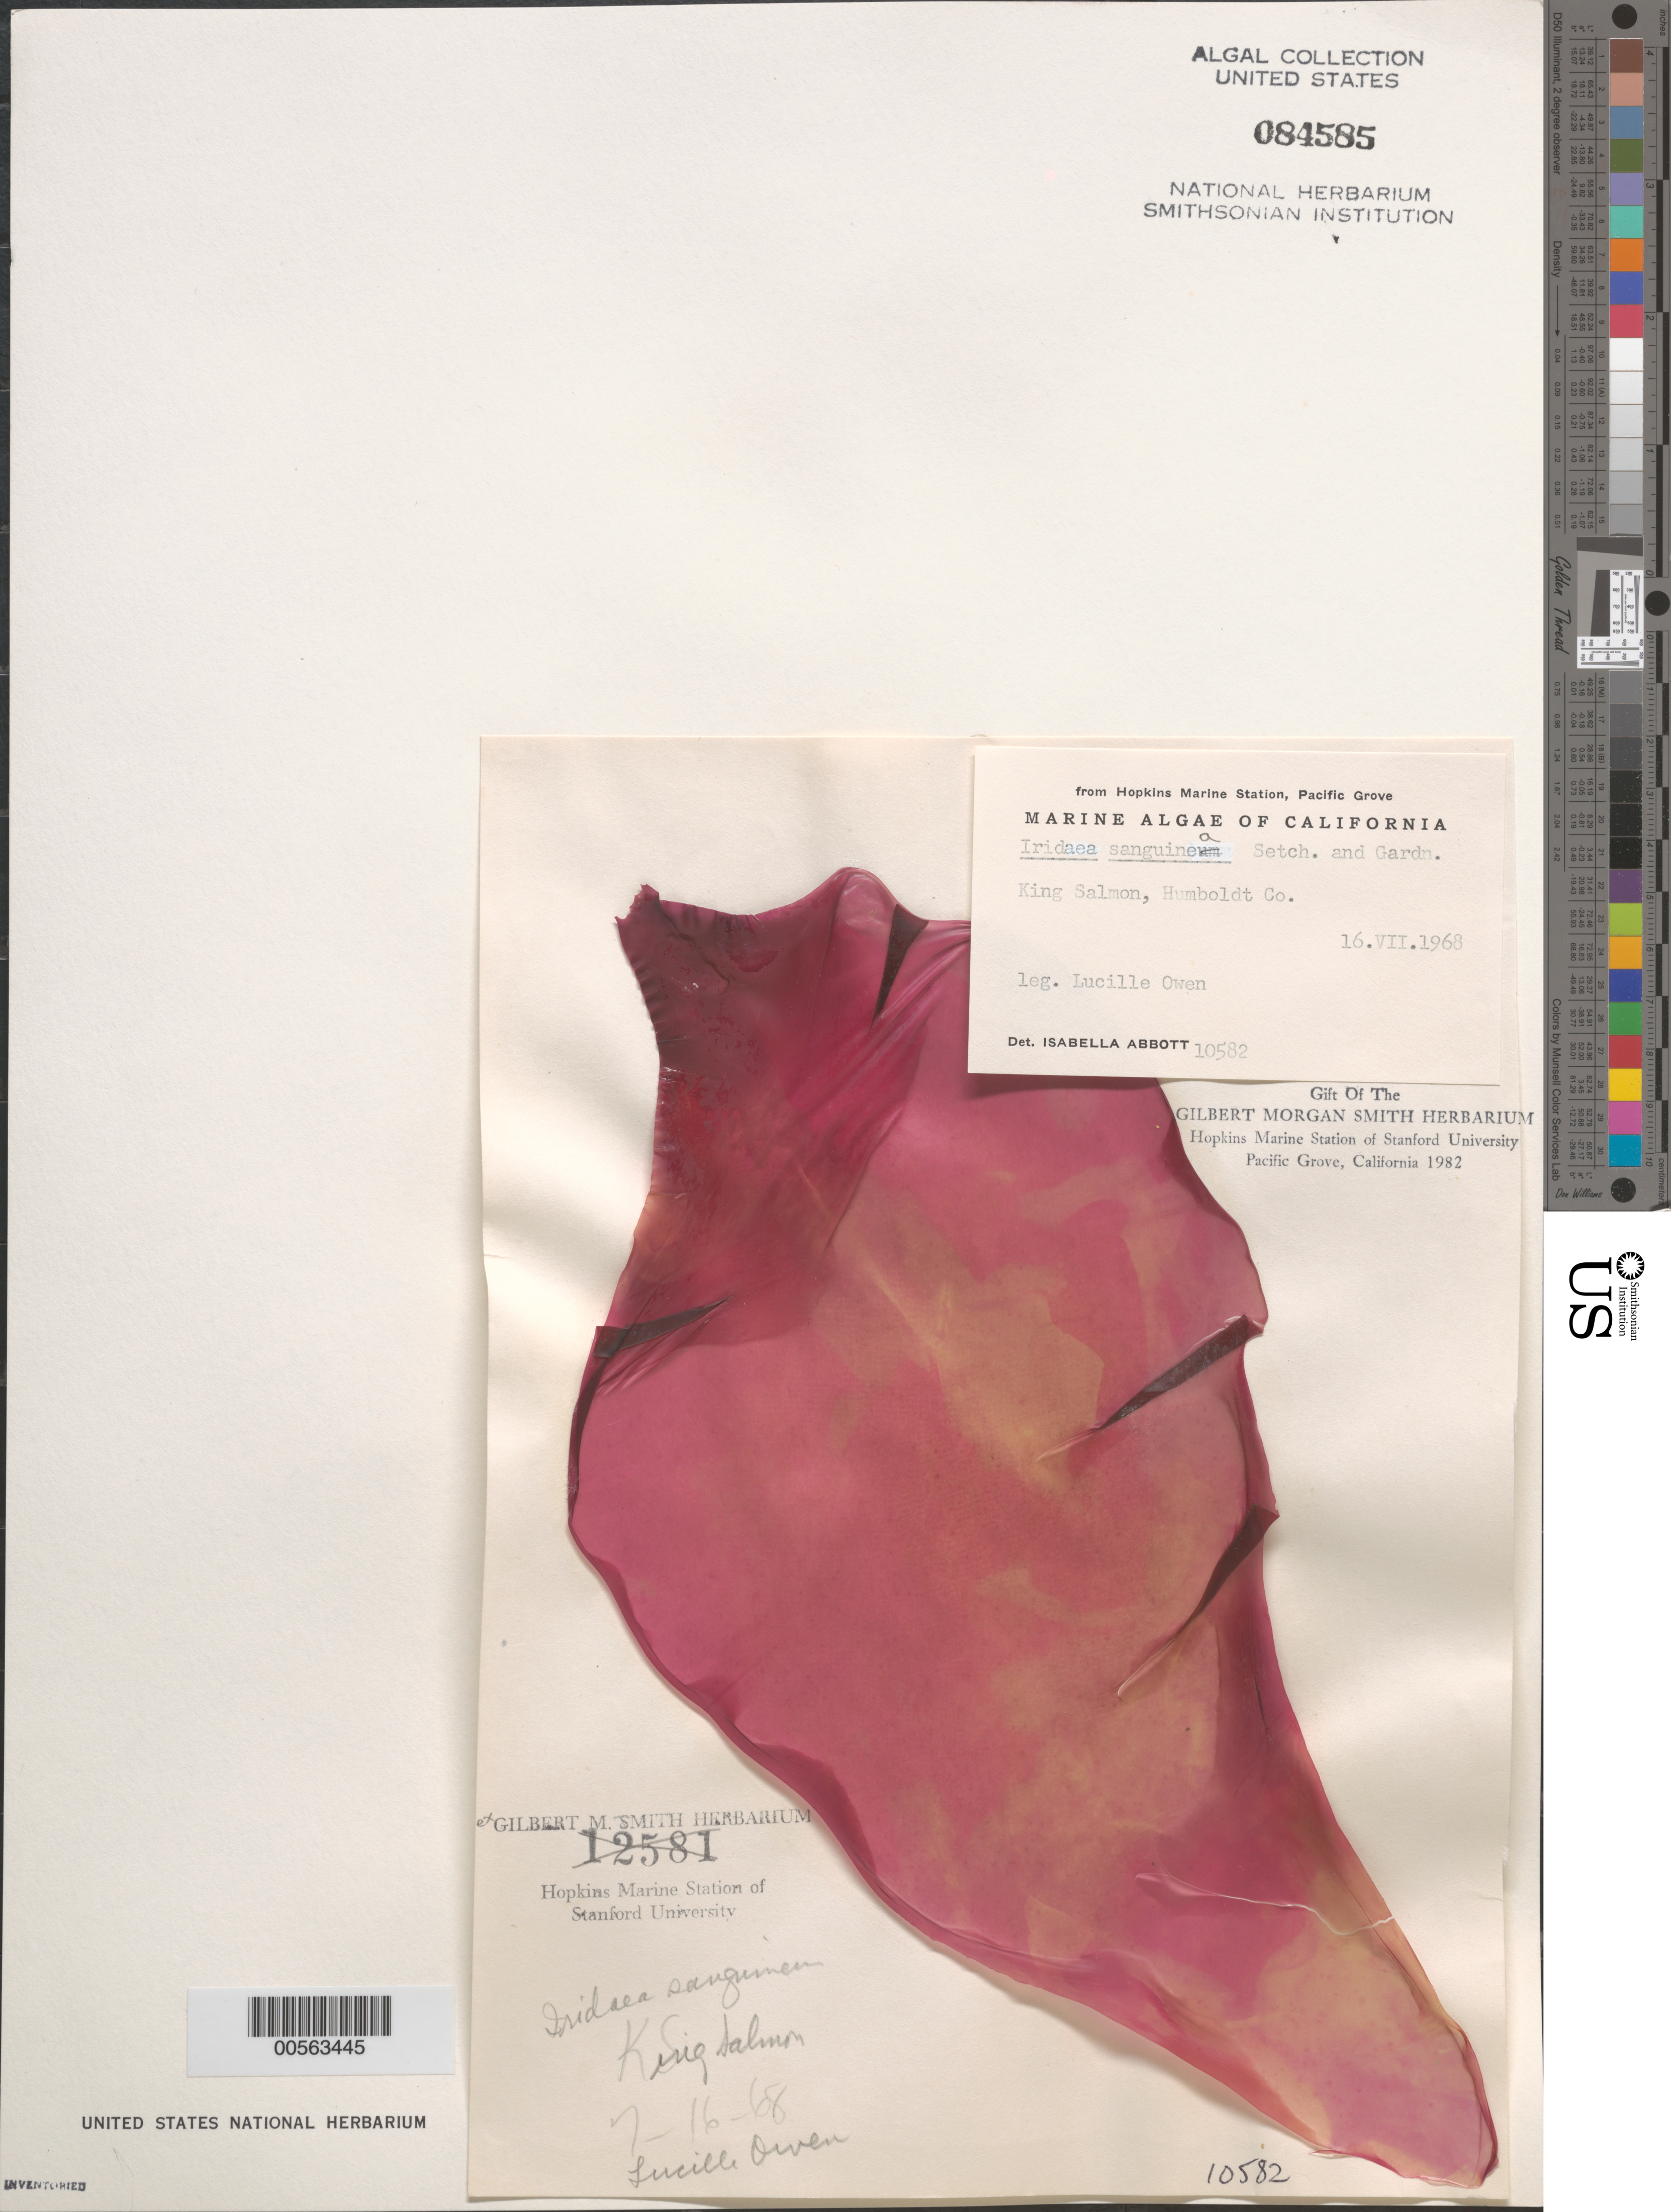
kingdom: Plantae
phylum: Rhodophyta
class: Florideophyceae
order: Gigartinales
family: Gigartinaceae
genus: Mazzaella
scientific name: Mazzaella sanguinea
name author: (Setchell & N.L. Gardner) Hommersand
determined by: Algae name updating Project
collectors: L. Owen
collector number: IAA 10582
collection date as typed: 16 Jul 1968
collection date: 1968-07-16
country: United States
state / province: California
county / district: Humboldt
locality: King Salmon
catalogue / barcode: US 84585